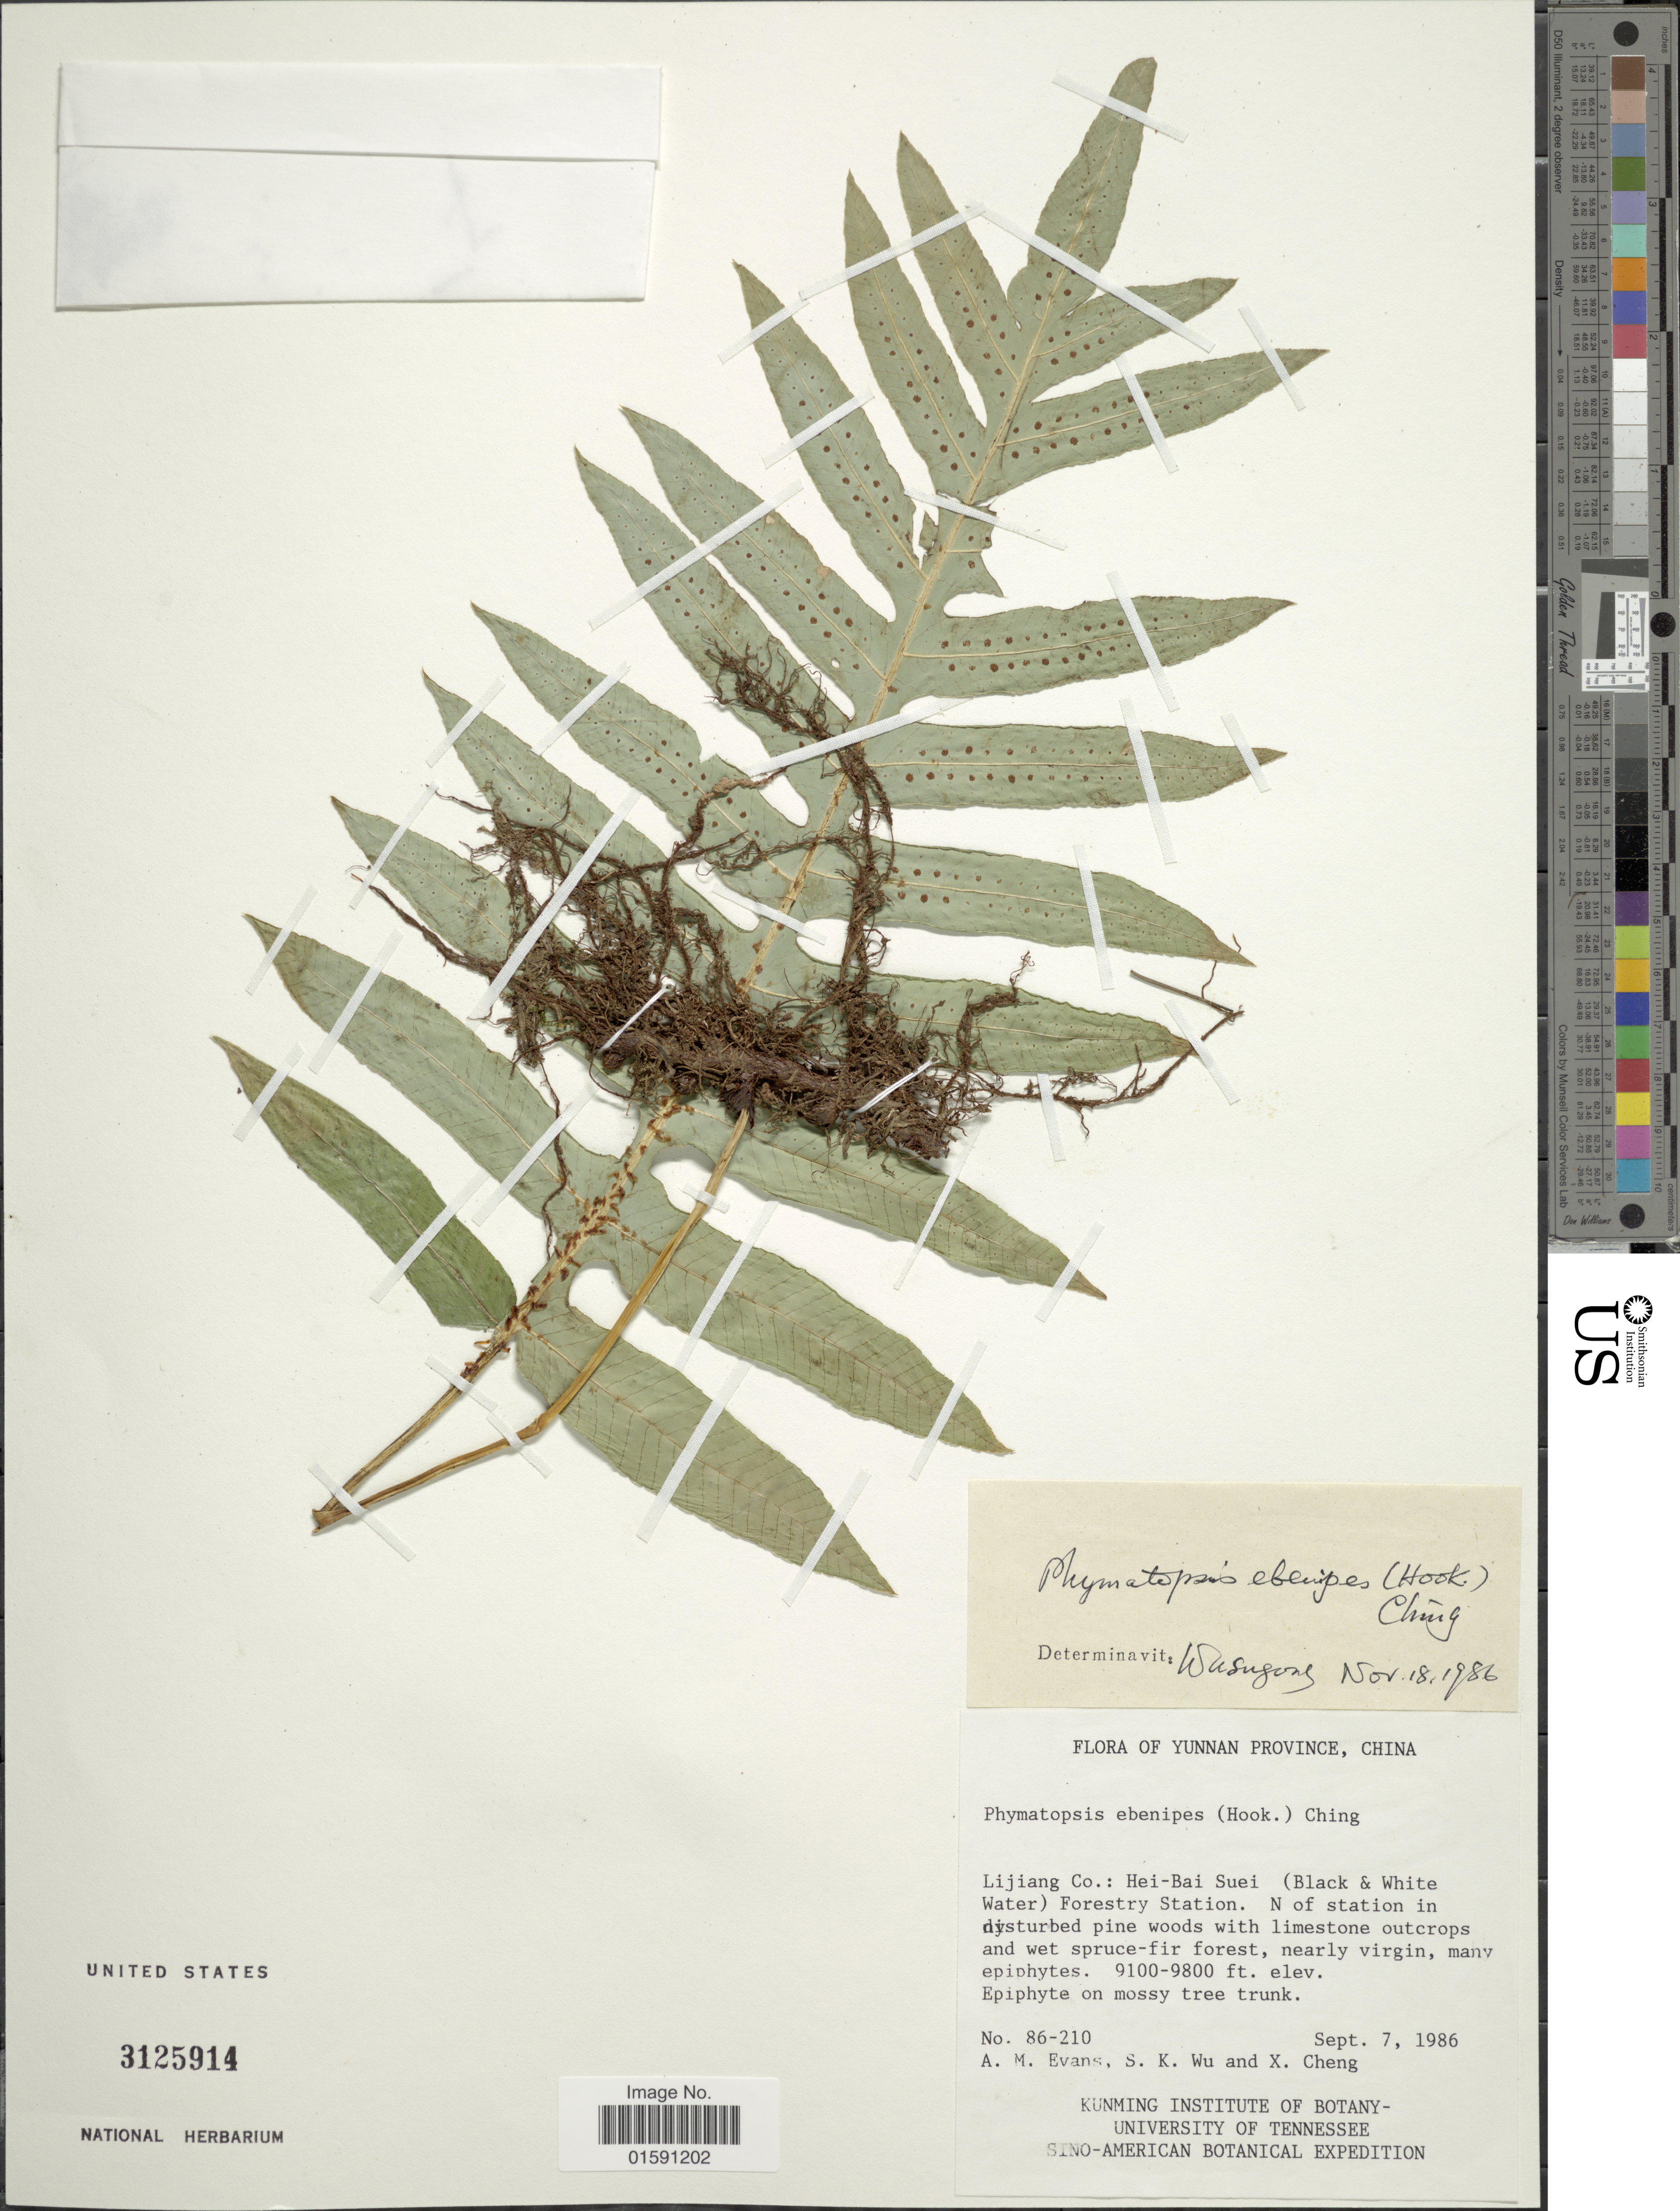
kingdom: Plantae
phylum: Tracheophyta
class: Polypodiopsida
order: Polypodiales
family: Polypodiaceae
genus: Selliguea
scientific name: Selliguea ebenipes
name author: (Hook.) S. Linds.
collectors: A. M. Evans, S. K. Wu & X. Cheng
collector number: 86-210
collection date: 1986-09-07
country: China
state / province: Yunnan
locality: Lijiang Co.: hei-Bai Suei (Black & White Water) Forestry Station. N of station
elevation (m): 2774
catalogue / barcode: US 3125914